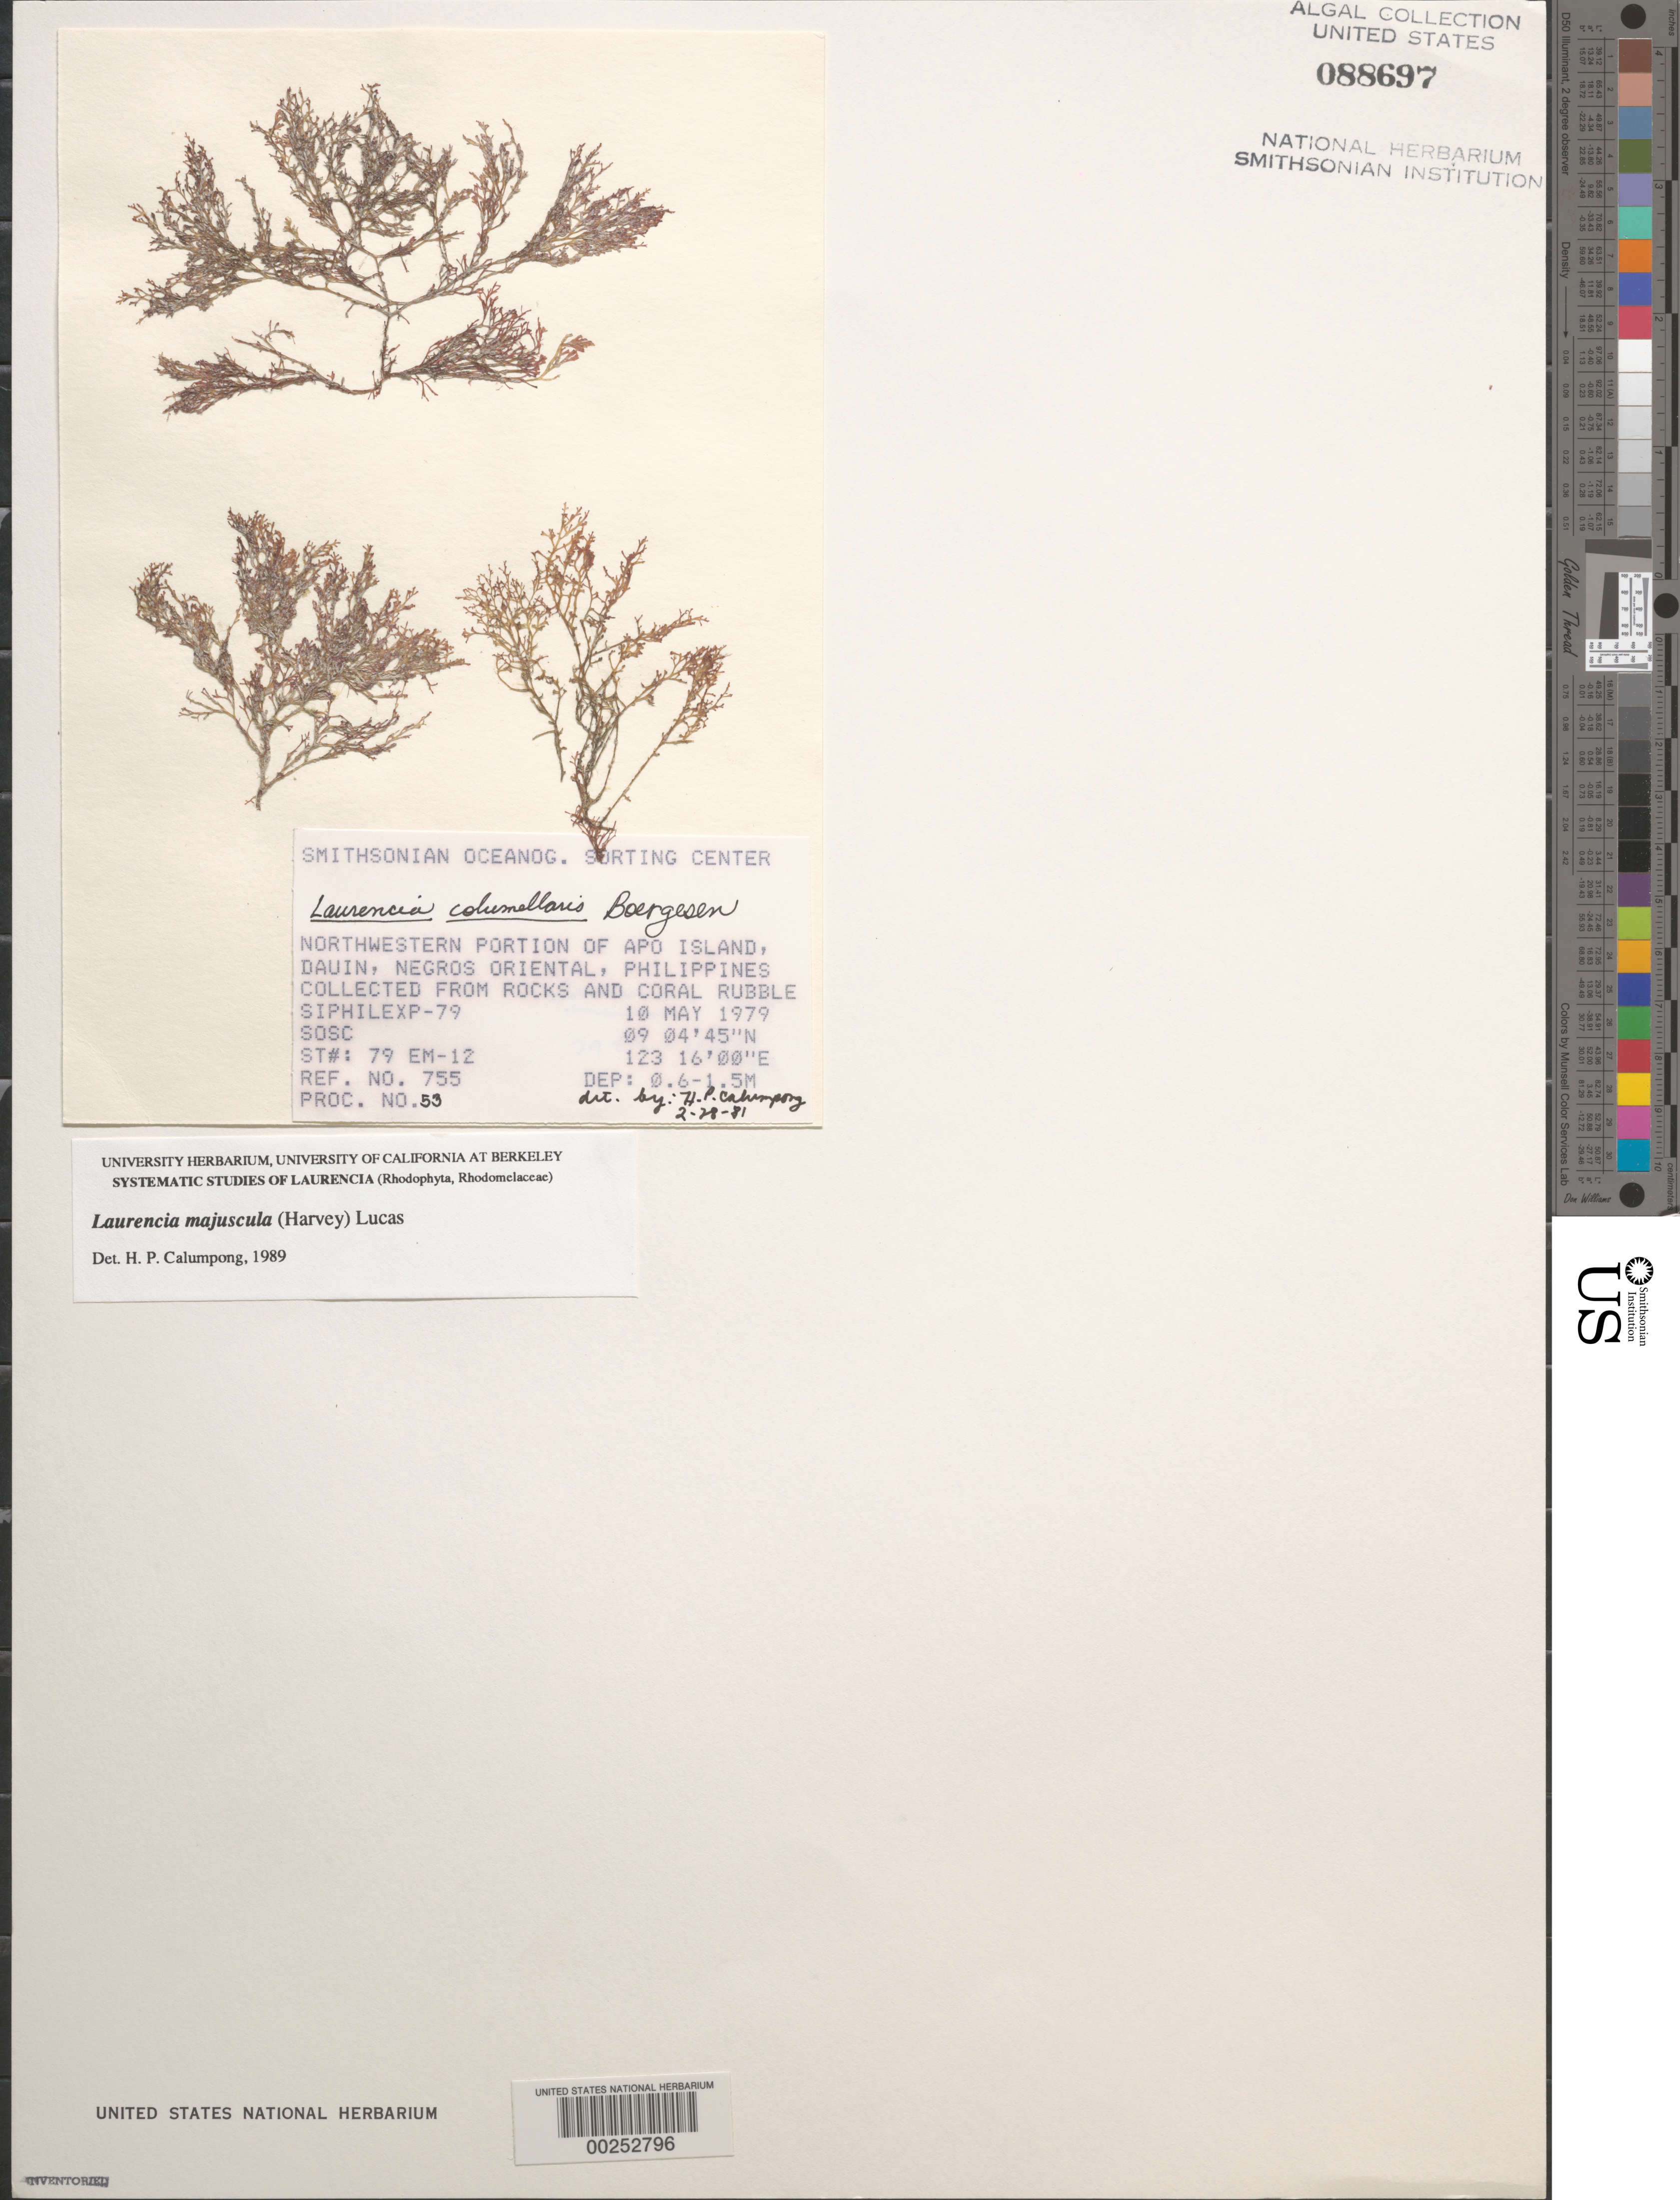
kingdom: Plantae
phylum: Rhodophyta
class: Florideophyceae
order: Ceramiales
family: Rhodomelaceae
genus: Laurencia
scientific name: Laurencia dendroidea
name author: J. Agardh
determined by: Algae name updating Project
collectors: SOSC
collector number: Station 79 Em-12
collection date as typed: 10 May 1979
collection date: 1979-05-10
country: Philippines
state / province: Central Visayas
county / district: Negros Oriental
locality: Apo island, dauin, negros oriental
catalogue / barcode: US 88697